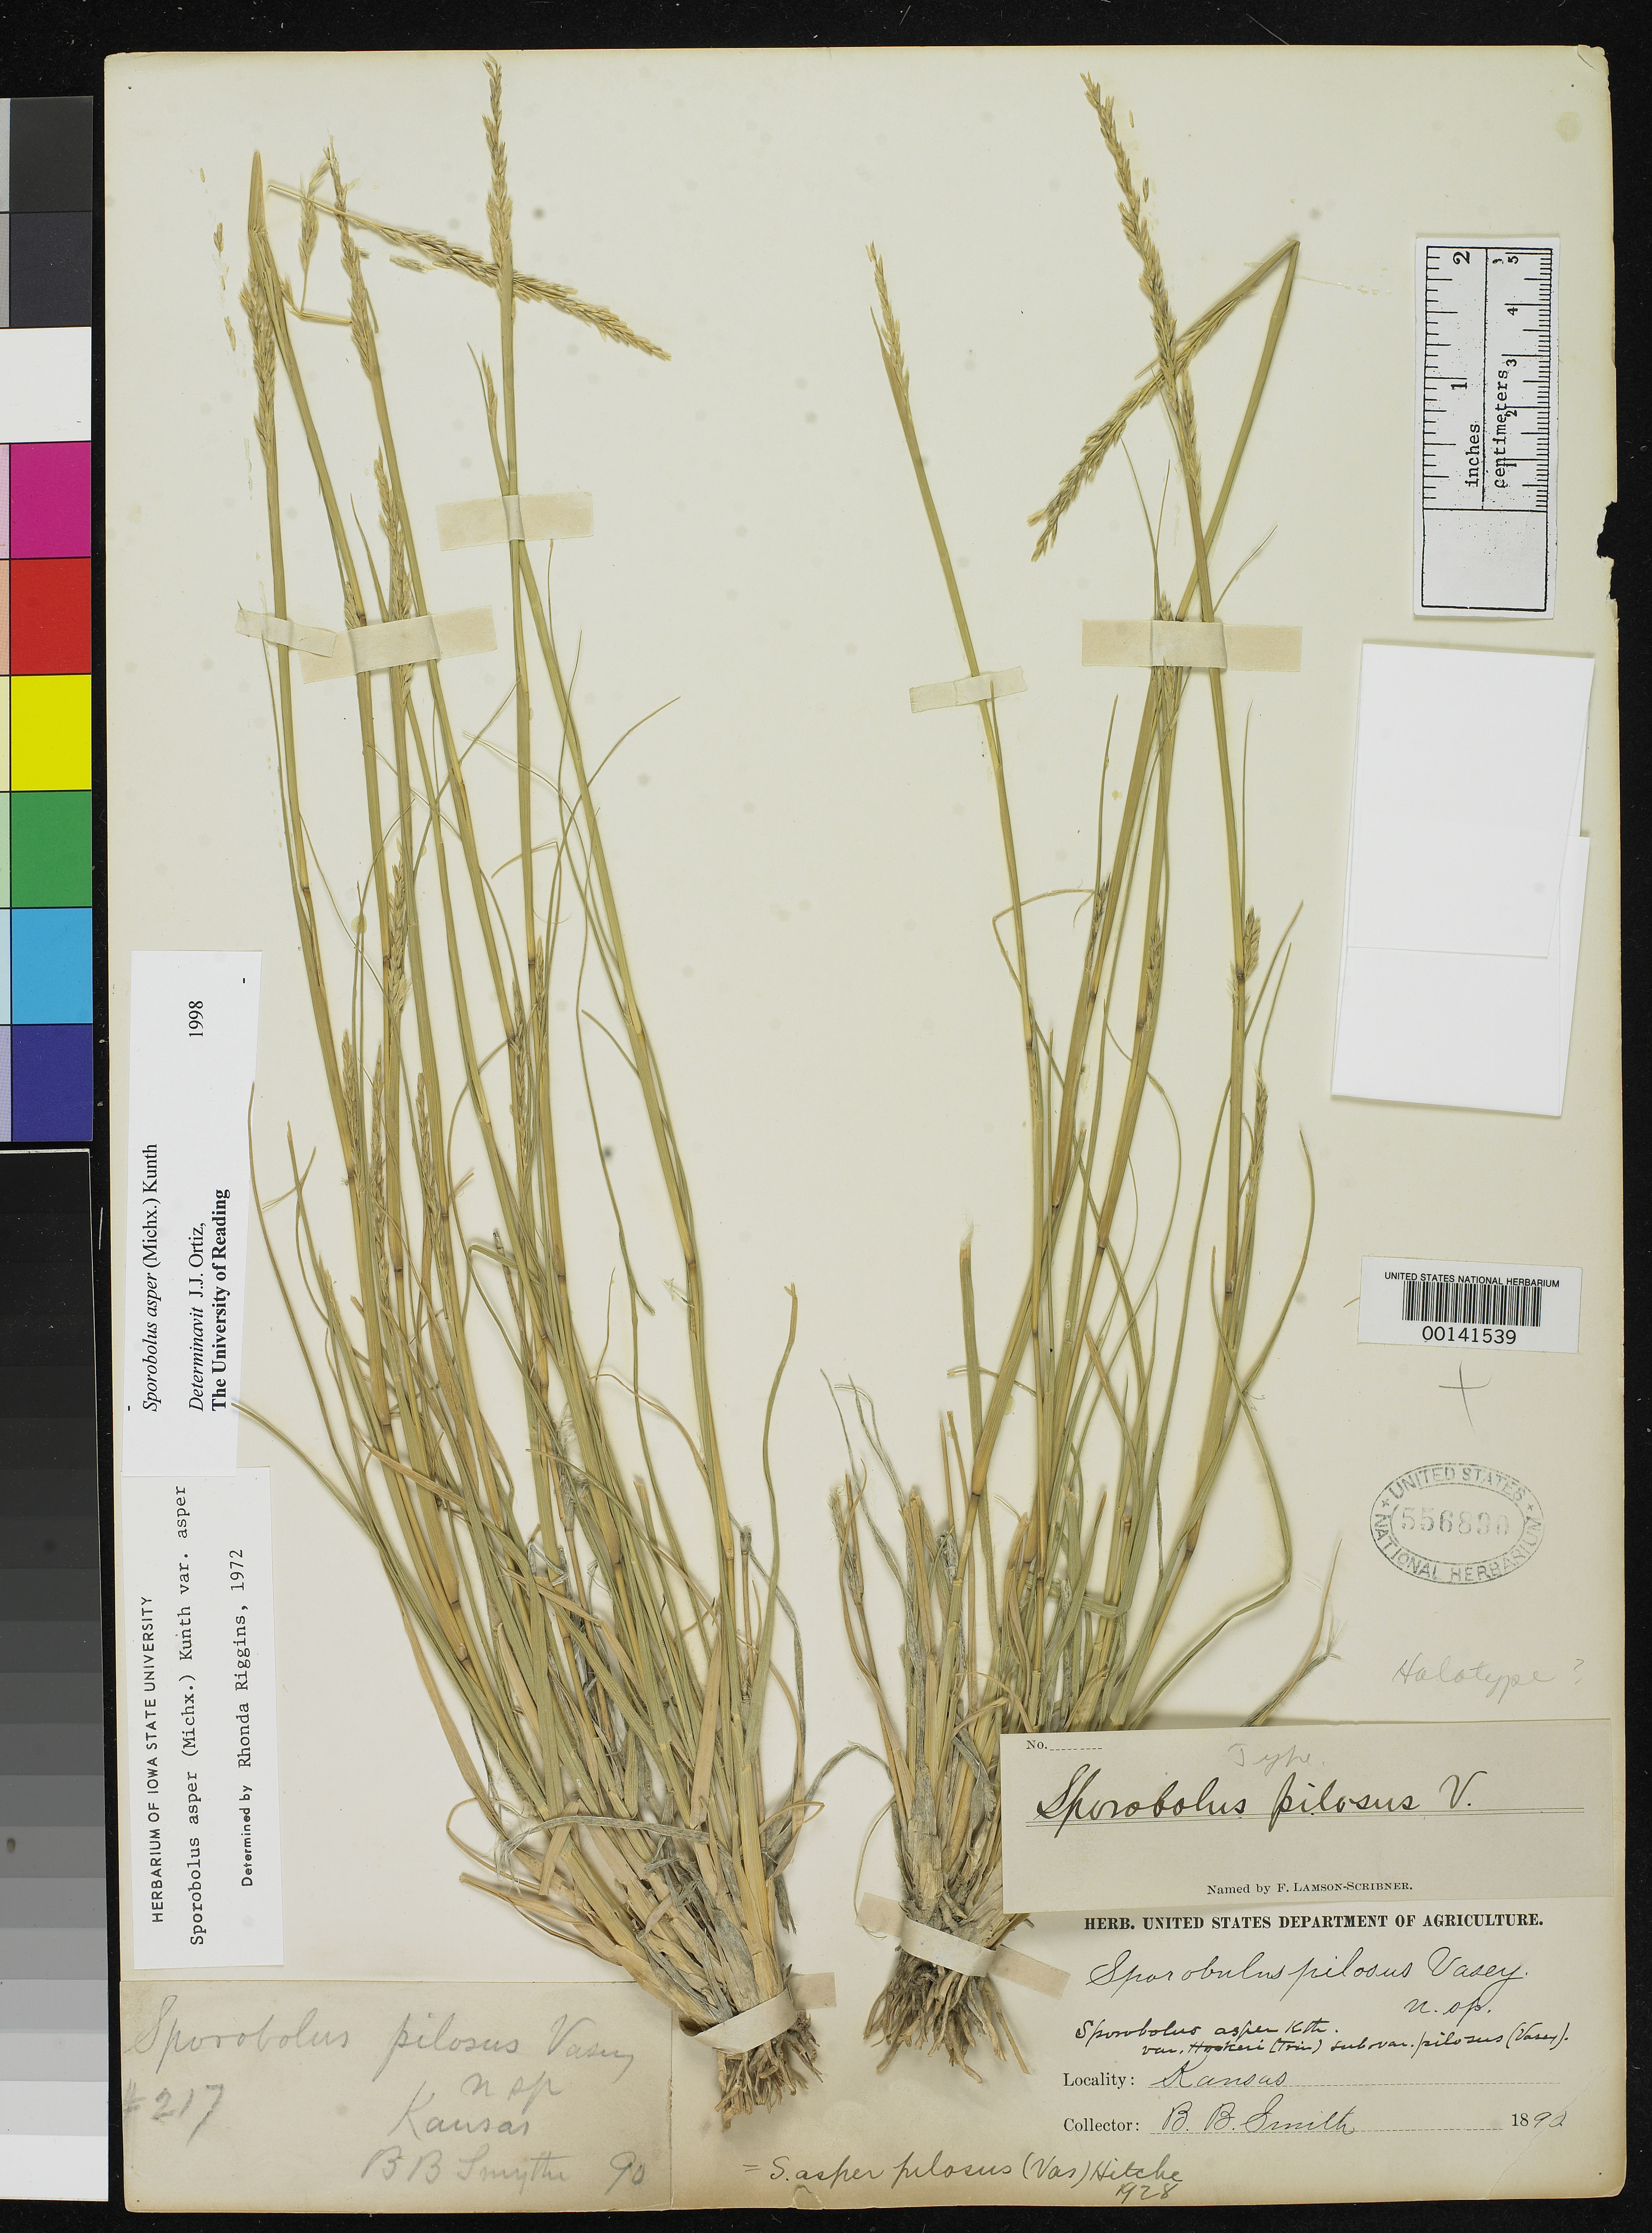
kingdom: Plantae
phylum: Tracheophyta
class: Liliopsida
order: Poales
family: Poaceae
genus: Sporobolus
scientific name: Sporobolus pilosus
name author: Vasey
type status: Possible Holotype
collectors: B. Smyth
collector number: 217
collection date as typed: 1890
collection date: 1890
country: United States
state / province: Arizona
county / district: Pinal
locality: Coolidge.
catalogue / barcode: US 556890